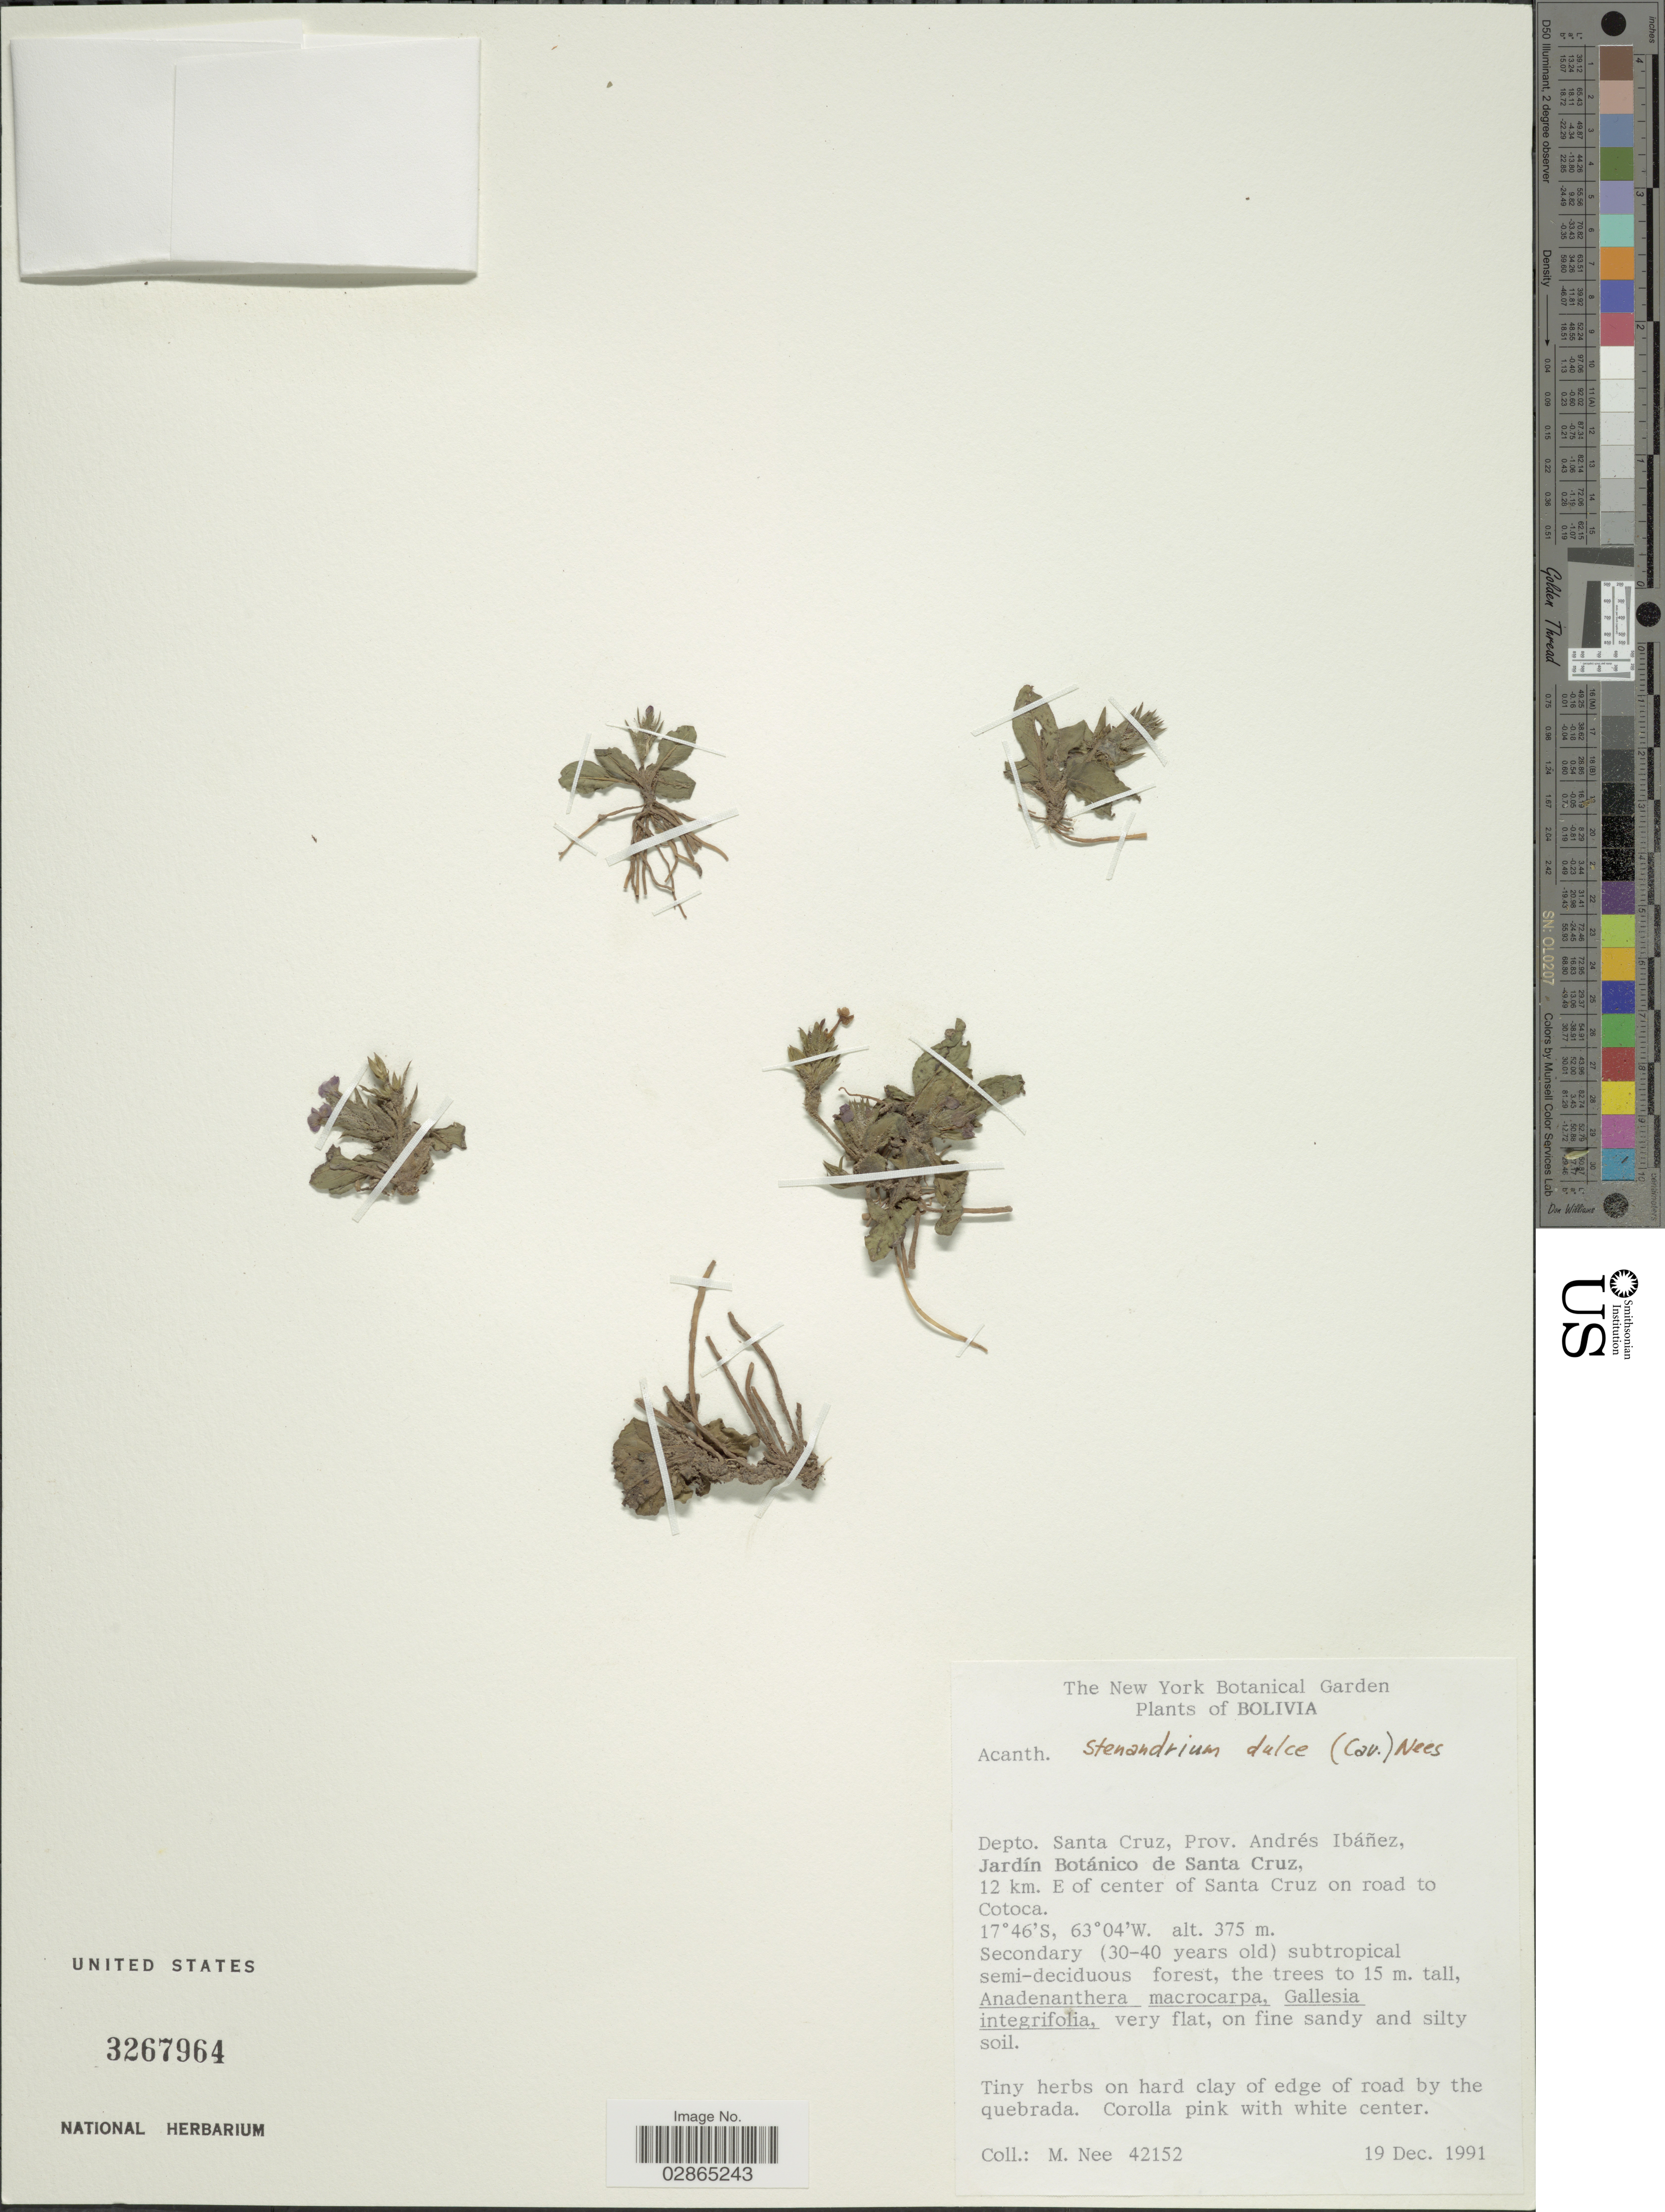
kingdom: Plantae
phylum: Tracheophyta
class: Magnoliopsida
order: Lamiales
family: Acanthaceae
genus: Stenandrium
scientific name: Stenandrium dulce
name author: (Cav.) Nees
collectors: M. Nee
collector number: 42152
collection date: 1991-12-19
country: Bolivia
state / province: Santa Cruz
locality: Depto. Santa Cruz, Prov. Andrés Ibáñez, Jardín Botánico de Santa Cruz, 12 km. E of center Santa Cruz on road to Cotoca.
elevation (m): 375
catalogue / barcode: US 3267964